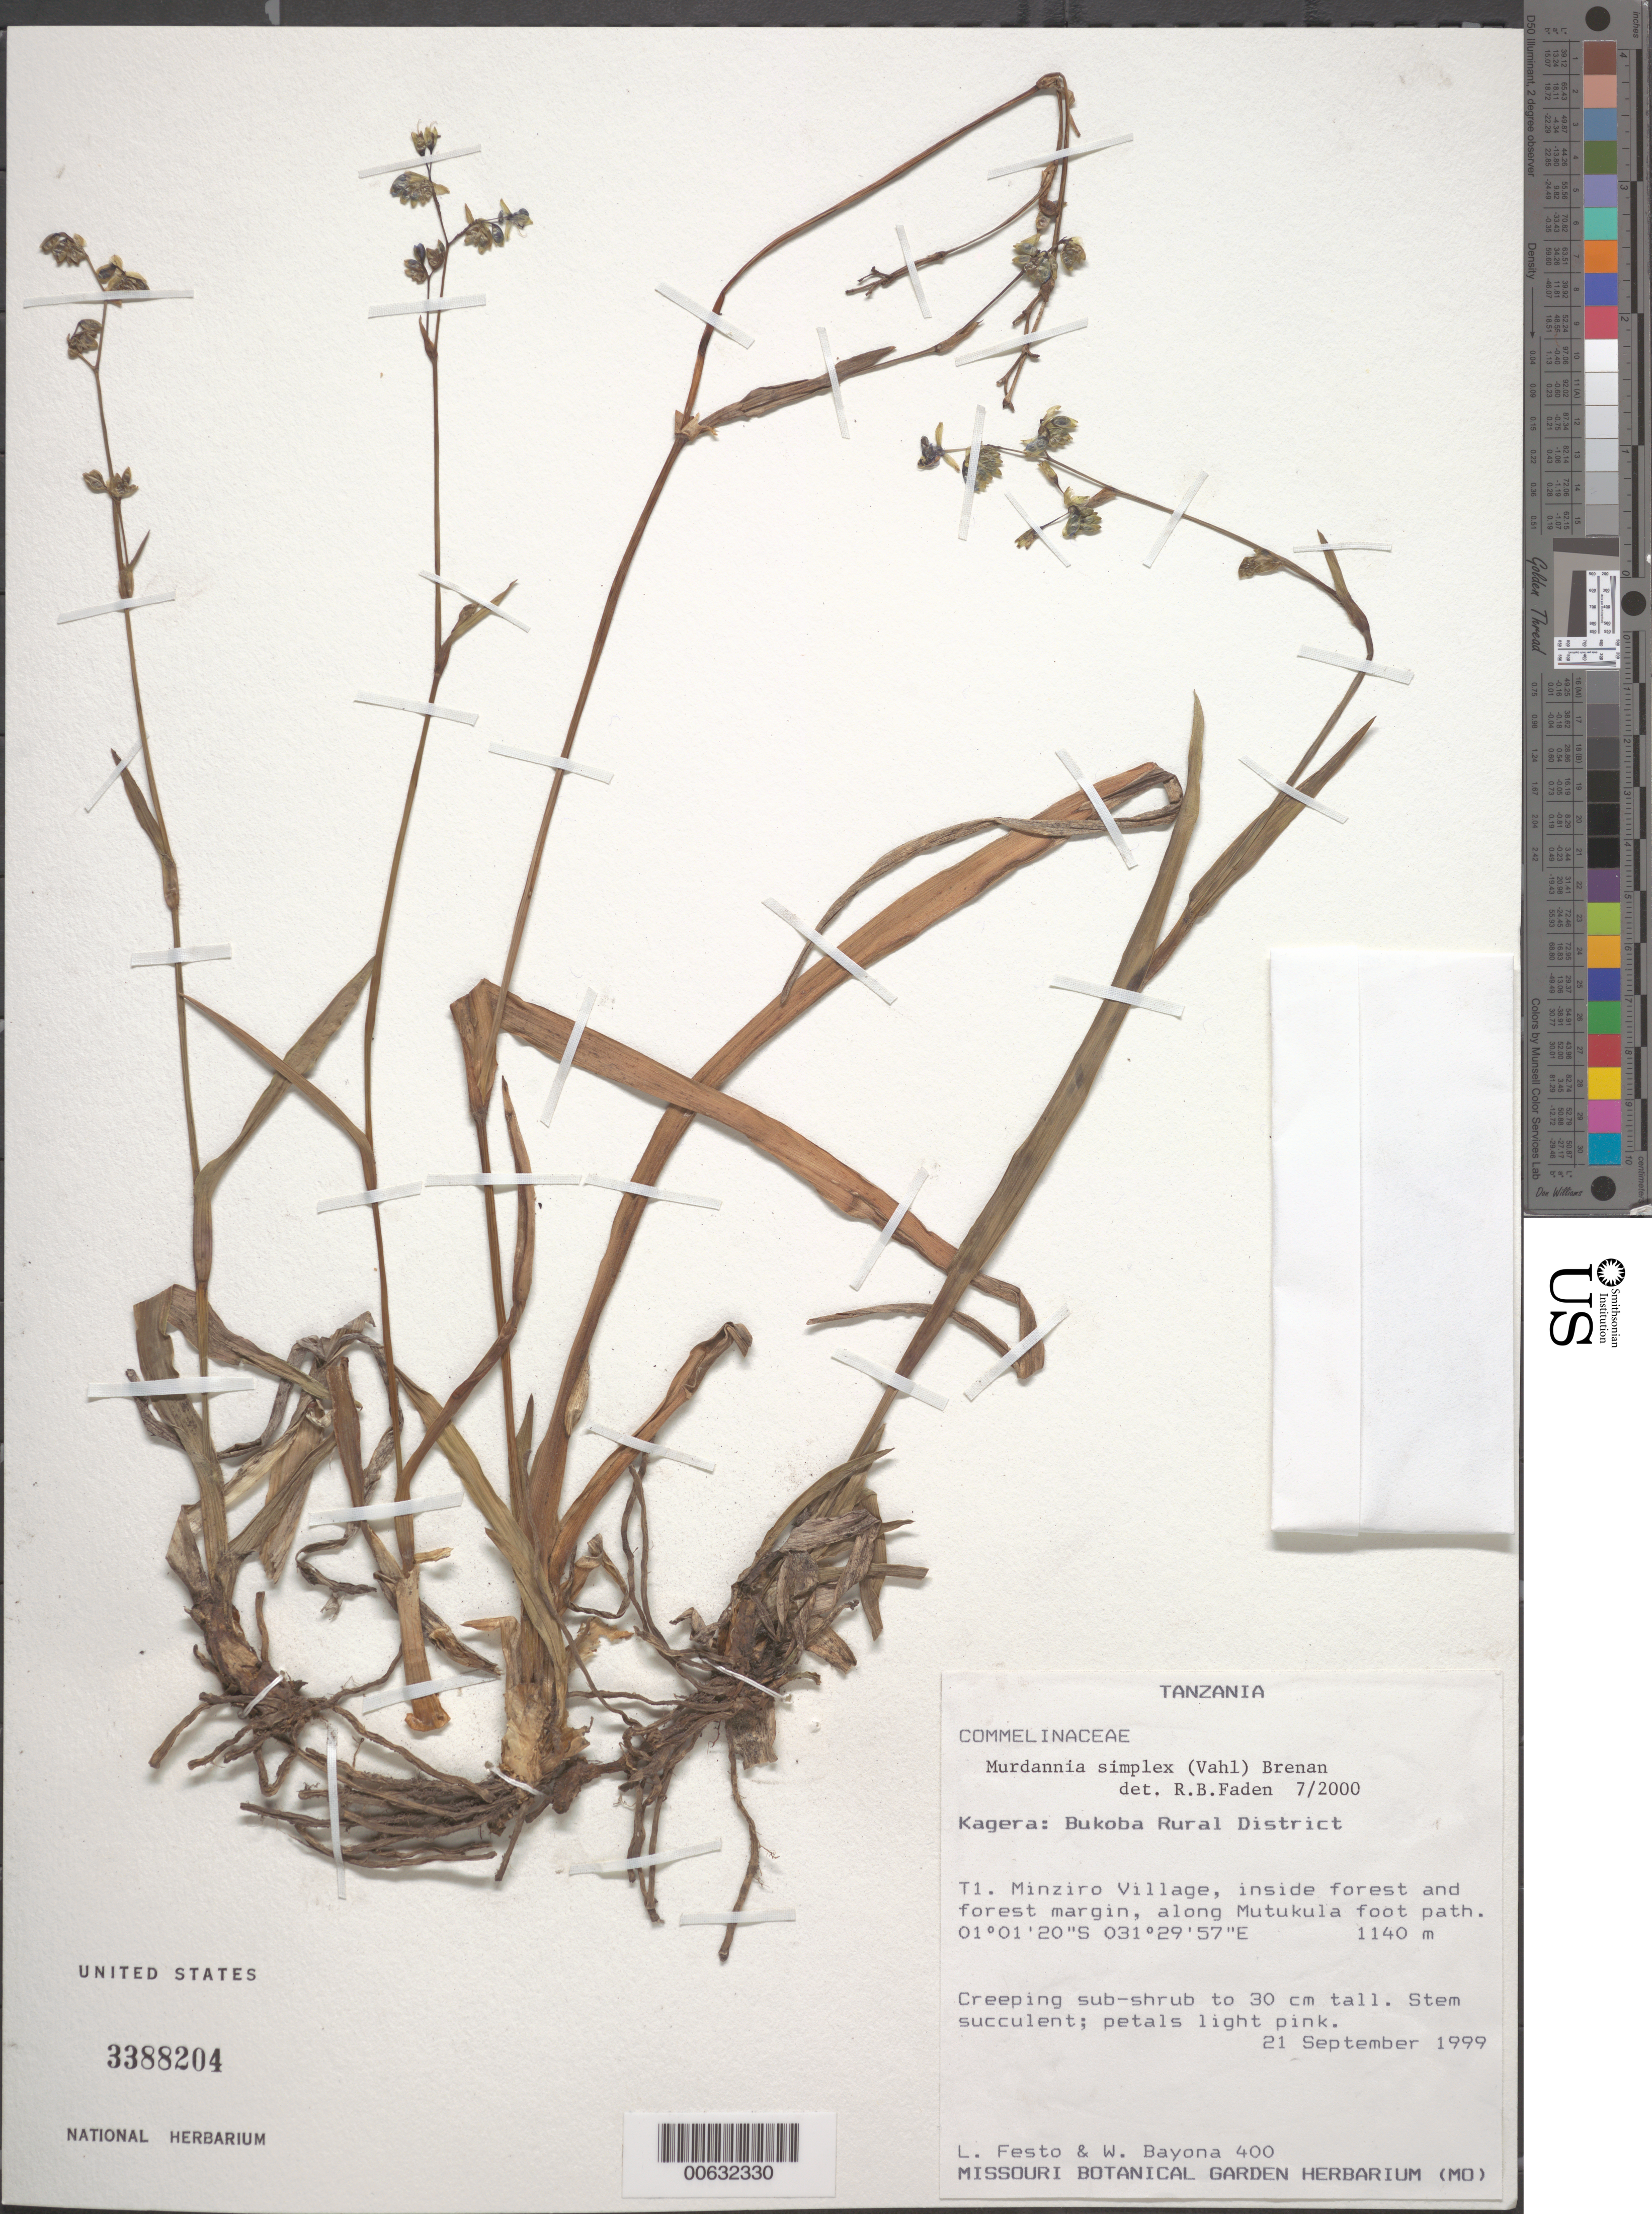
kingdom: Plantae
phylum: Tracheophyta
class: Liliopsida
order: Commelinales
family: Commelinaceae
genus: Murdannia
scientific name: Murdannia simplex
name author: (Vahl) Brenan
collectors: L. Festo & W. Bayona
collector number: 400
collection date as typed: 21 Sep 1999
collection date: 1999-09-21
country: Tanzania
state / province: Kagera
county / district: Bukoba Rural Dist.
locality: T1, minziro village, along mutukula foot path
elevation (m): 1140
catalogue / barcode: US 3388204